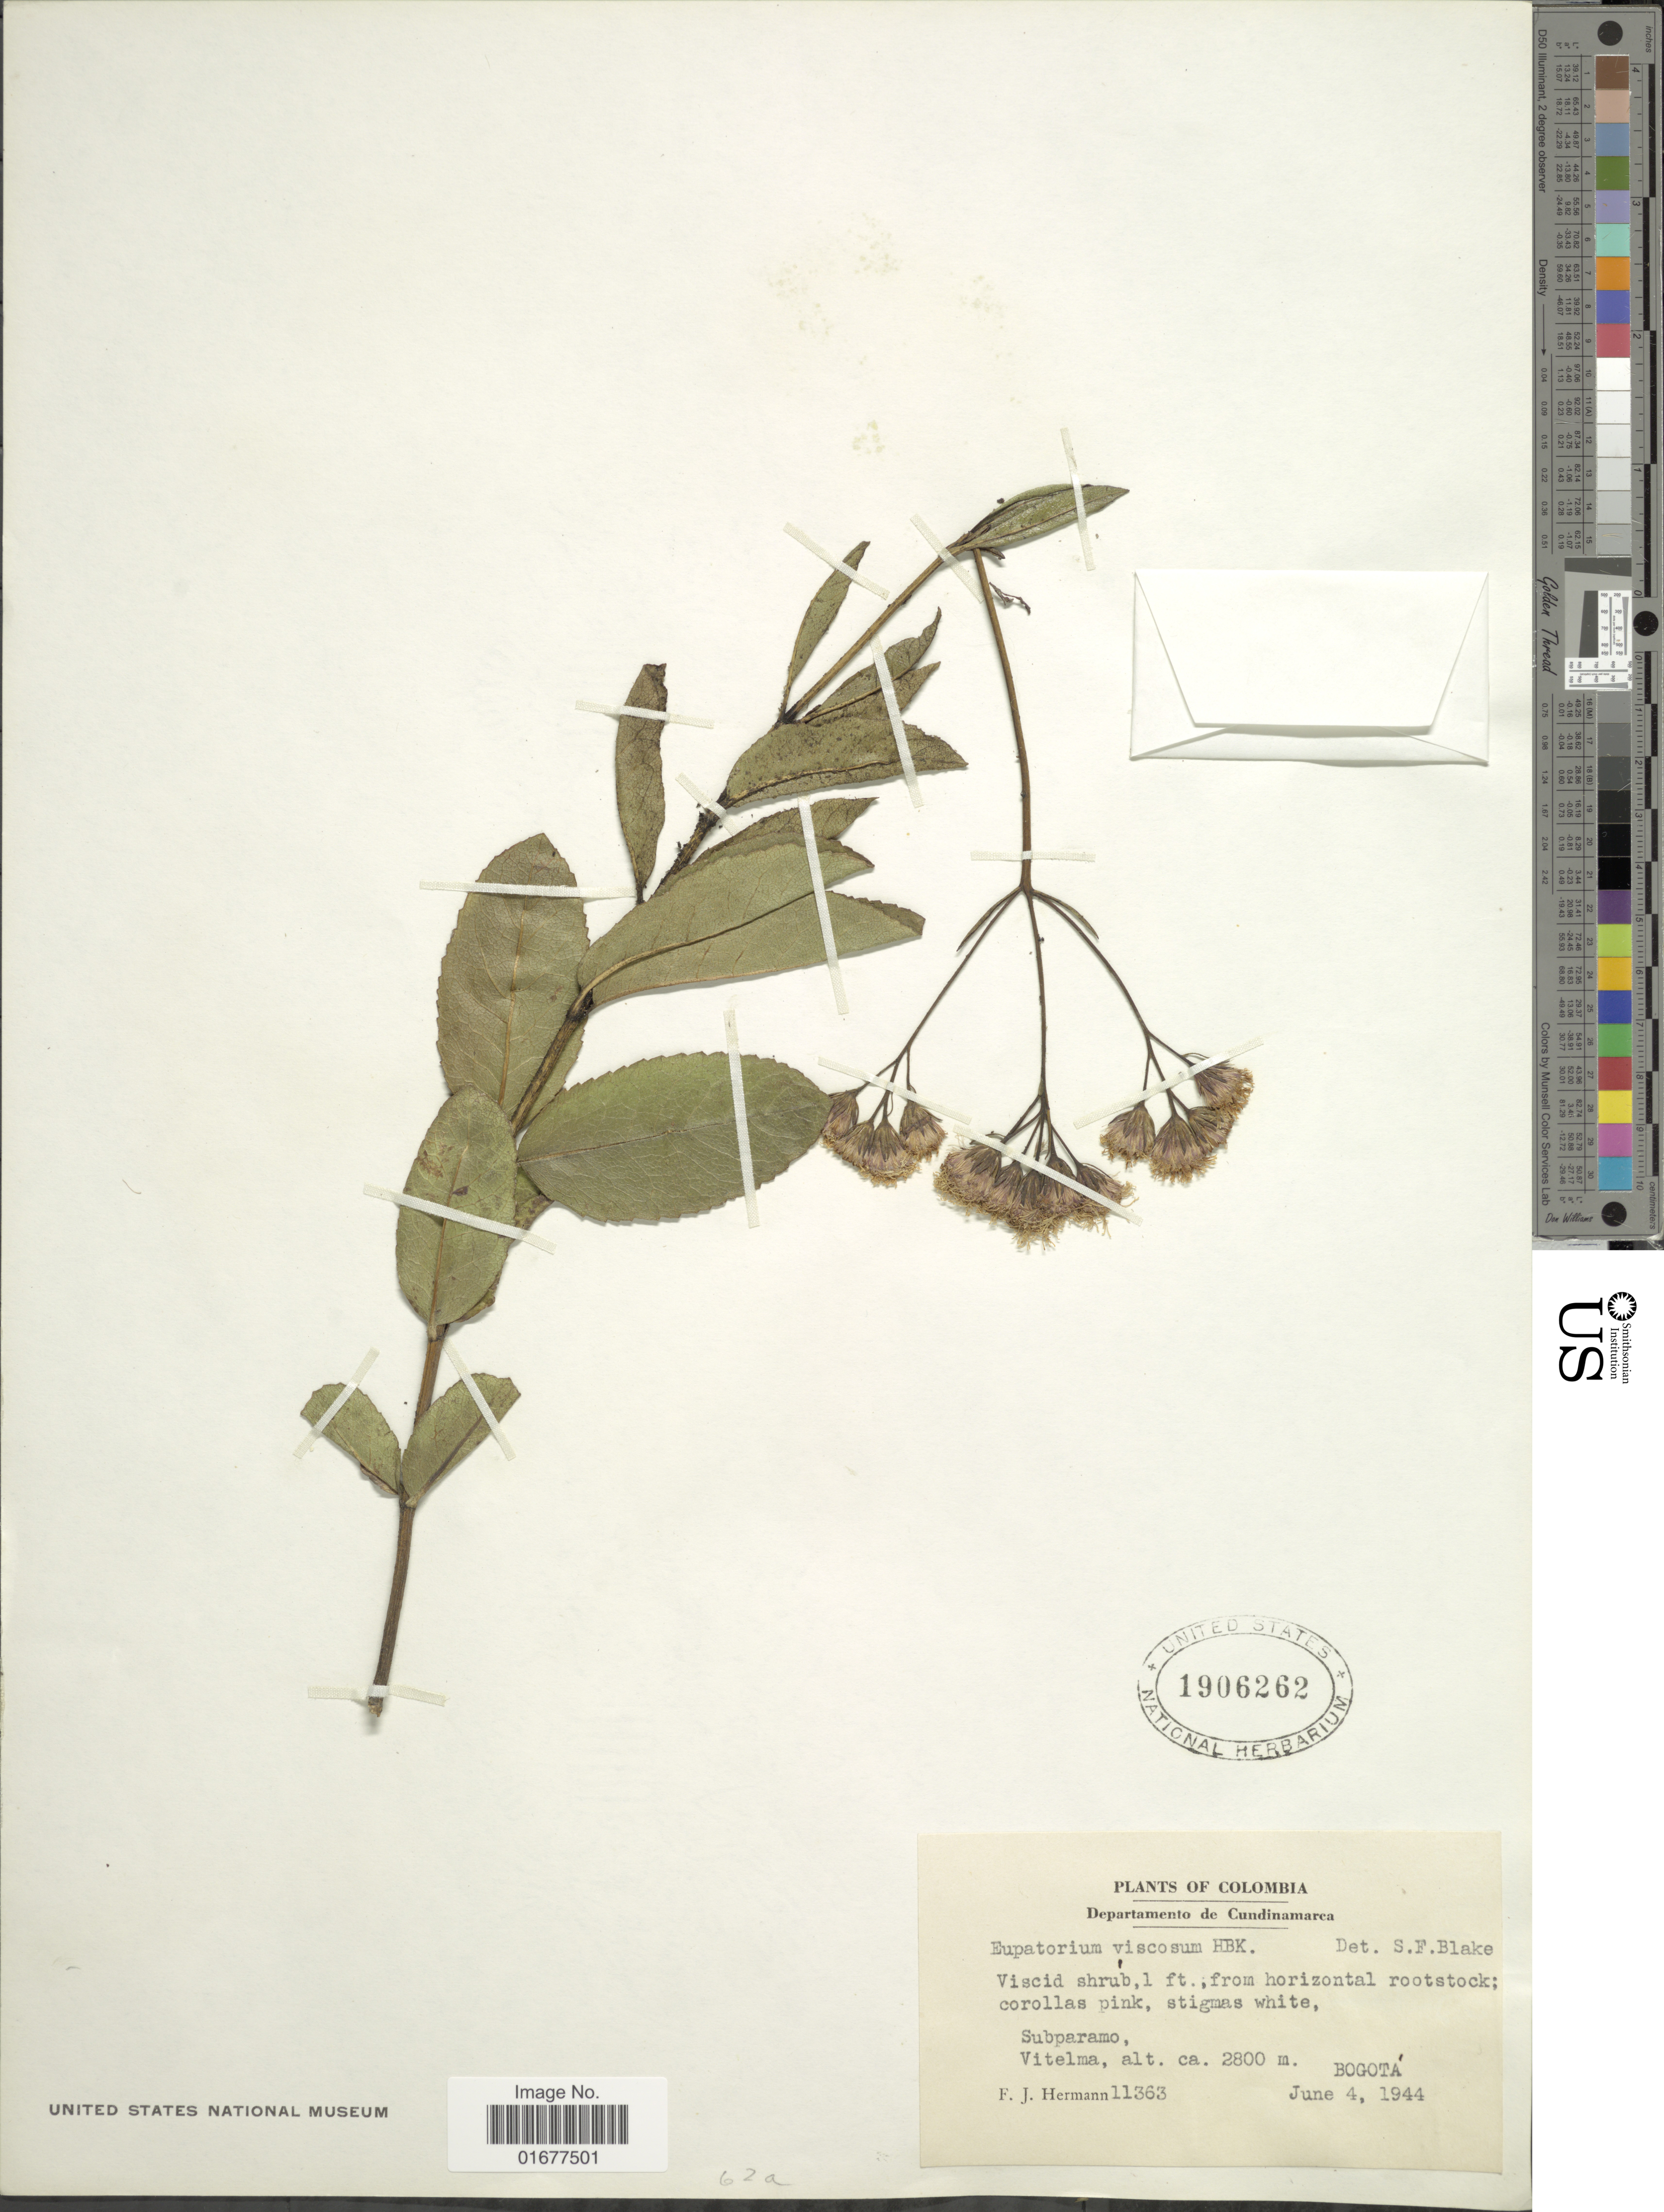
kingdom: Plantae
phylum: Tracheophyta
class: Magnoliopsida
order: Asterales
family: Asteraceae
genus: Ageratina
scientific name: Ageratina latipes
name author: (Benth.) R.M. King & H. Rob.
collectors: F. J. Hermann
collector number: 11363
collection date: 1944-06-04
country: Colombia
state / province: Cundinamarca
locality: Department of Cundinamarca, Subparamo, Vitelma, Bogota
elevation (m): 2800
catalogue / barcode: US 1906262